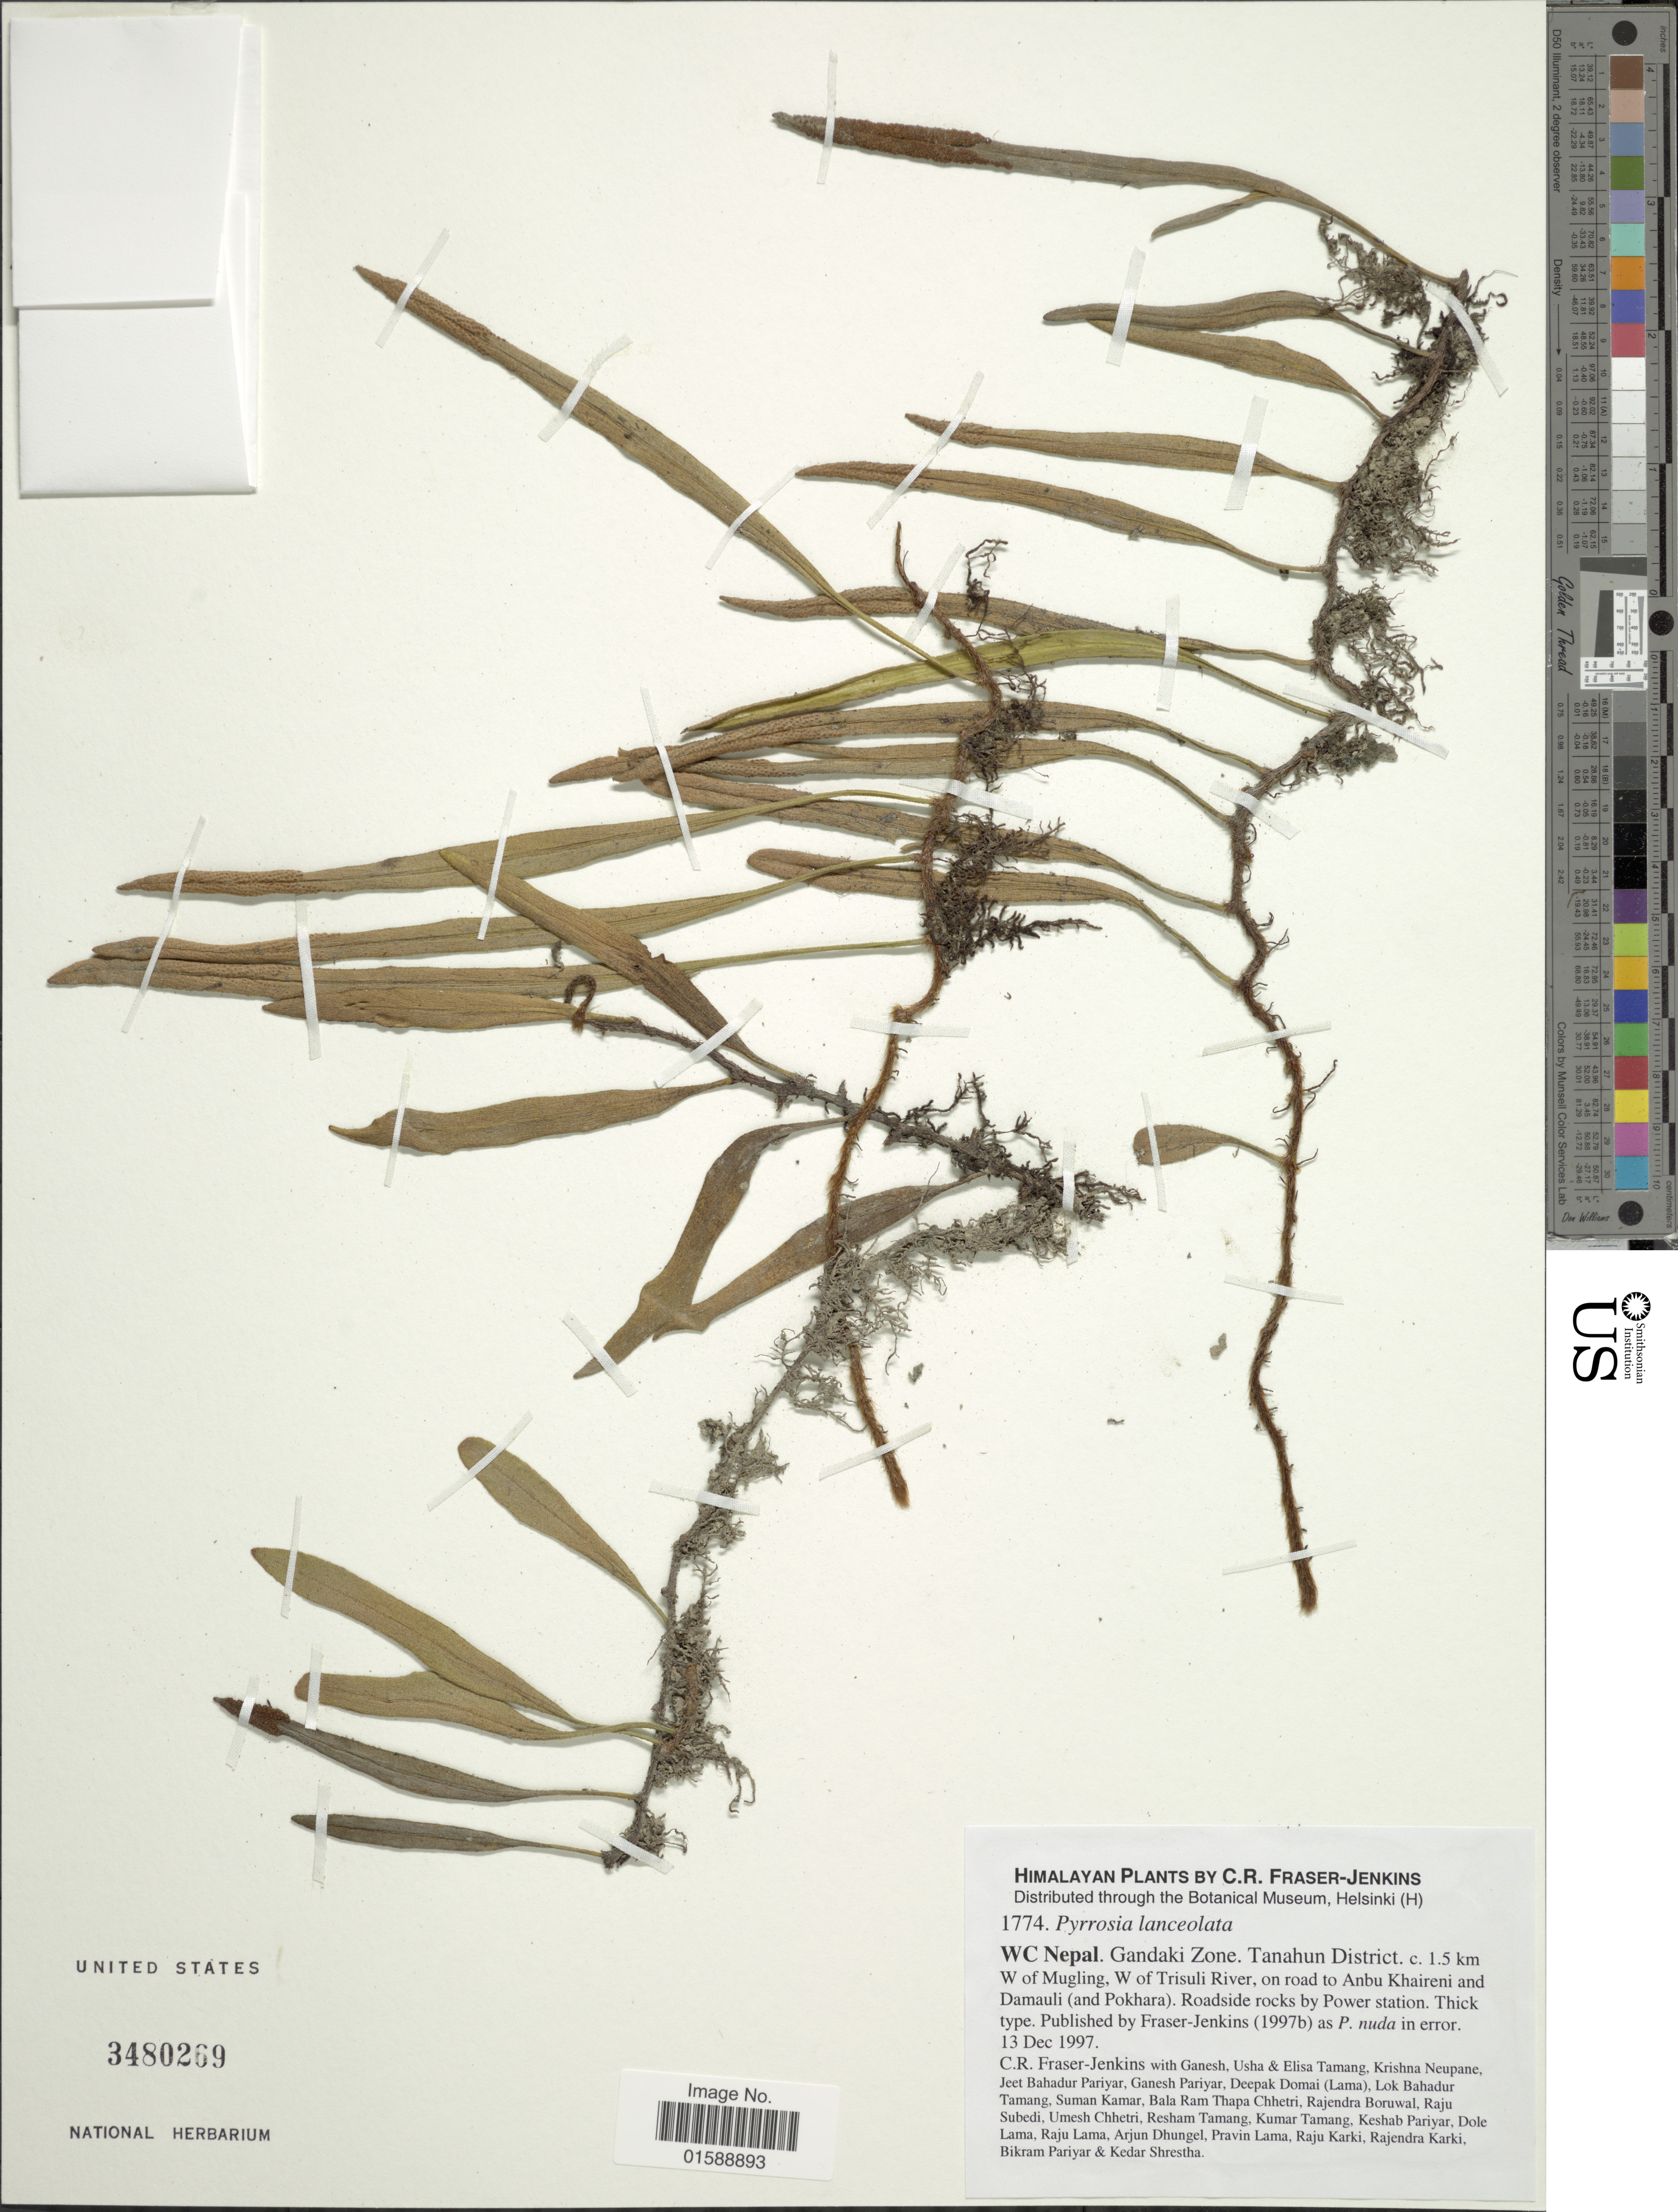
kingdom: Plantae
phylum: Tracheophyta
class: Polypodiopsida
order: Polypodiales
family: Polypodiaceae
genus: Pyrrosia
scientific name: Pyrrosia lanceolata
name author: (L.) Farw.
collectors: C. R. Fraser-Jenkins, G. Tamang, G. Tamang, E. Tamang & et al.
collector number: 1774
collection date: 1997-12-13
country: Nepal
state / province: Gandaki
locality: Himalayan. WC Nepal. Tanahun District. c. 1.5 km W of Mugling, W of Trisuli River, on road to Anbu Khaireni and Damauli (and Pokhara). Roadside rocks by Power Station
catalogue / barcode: US 3480269